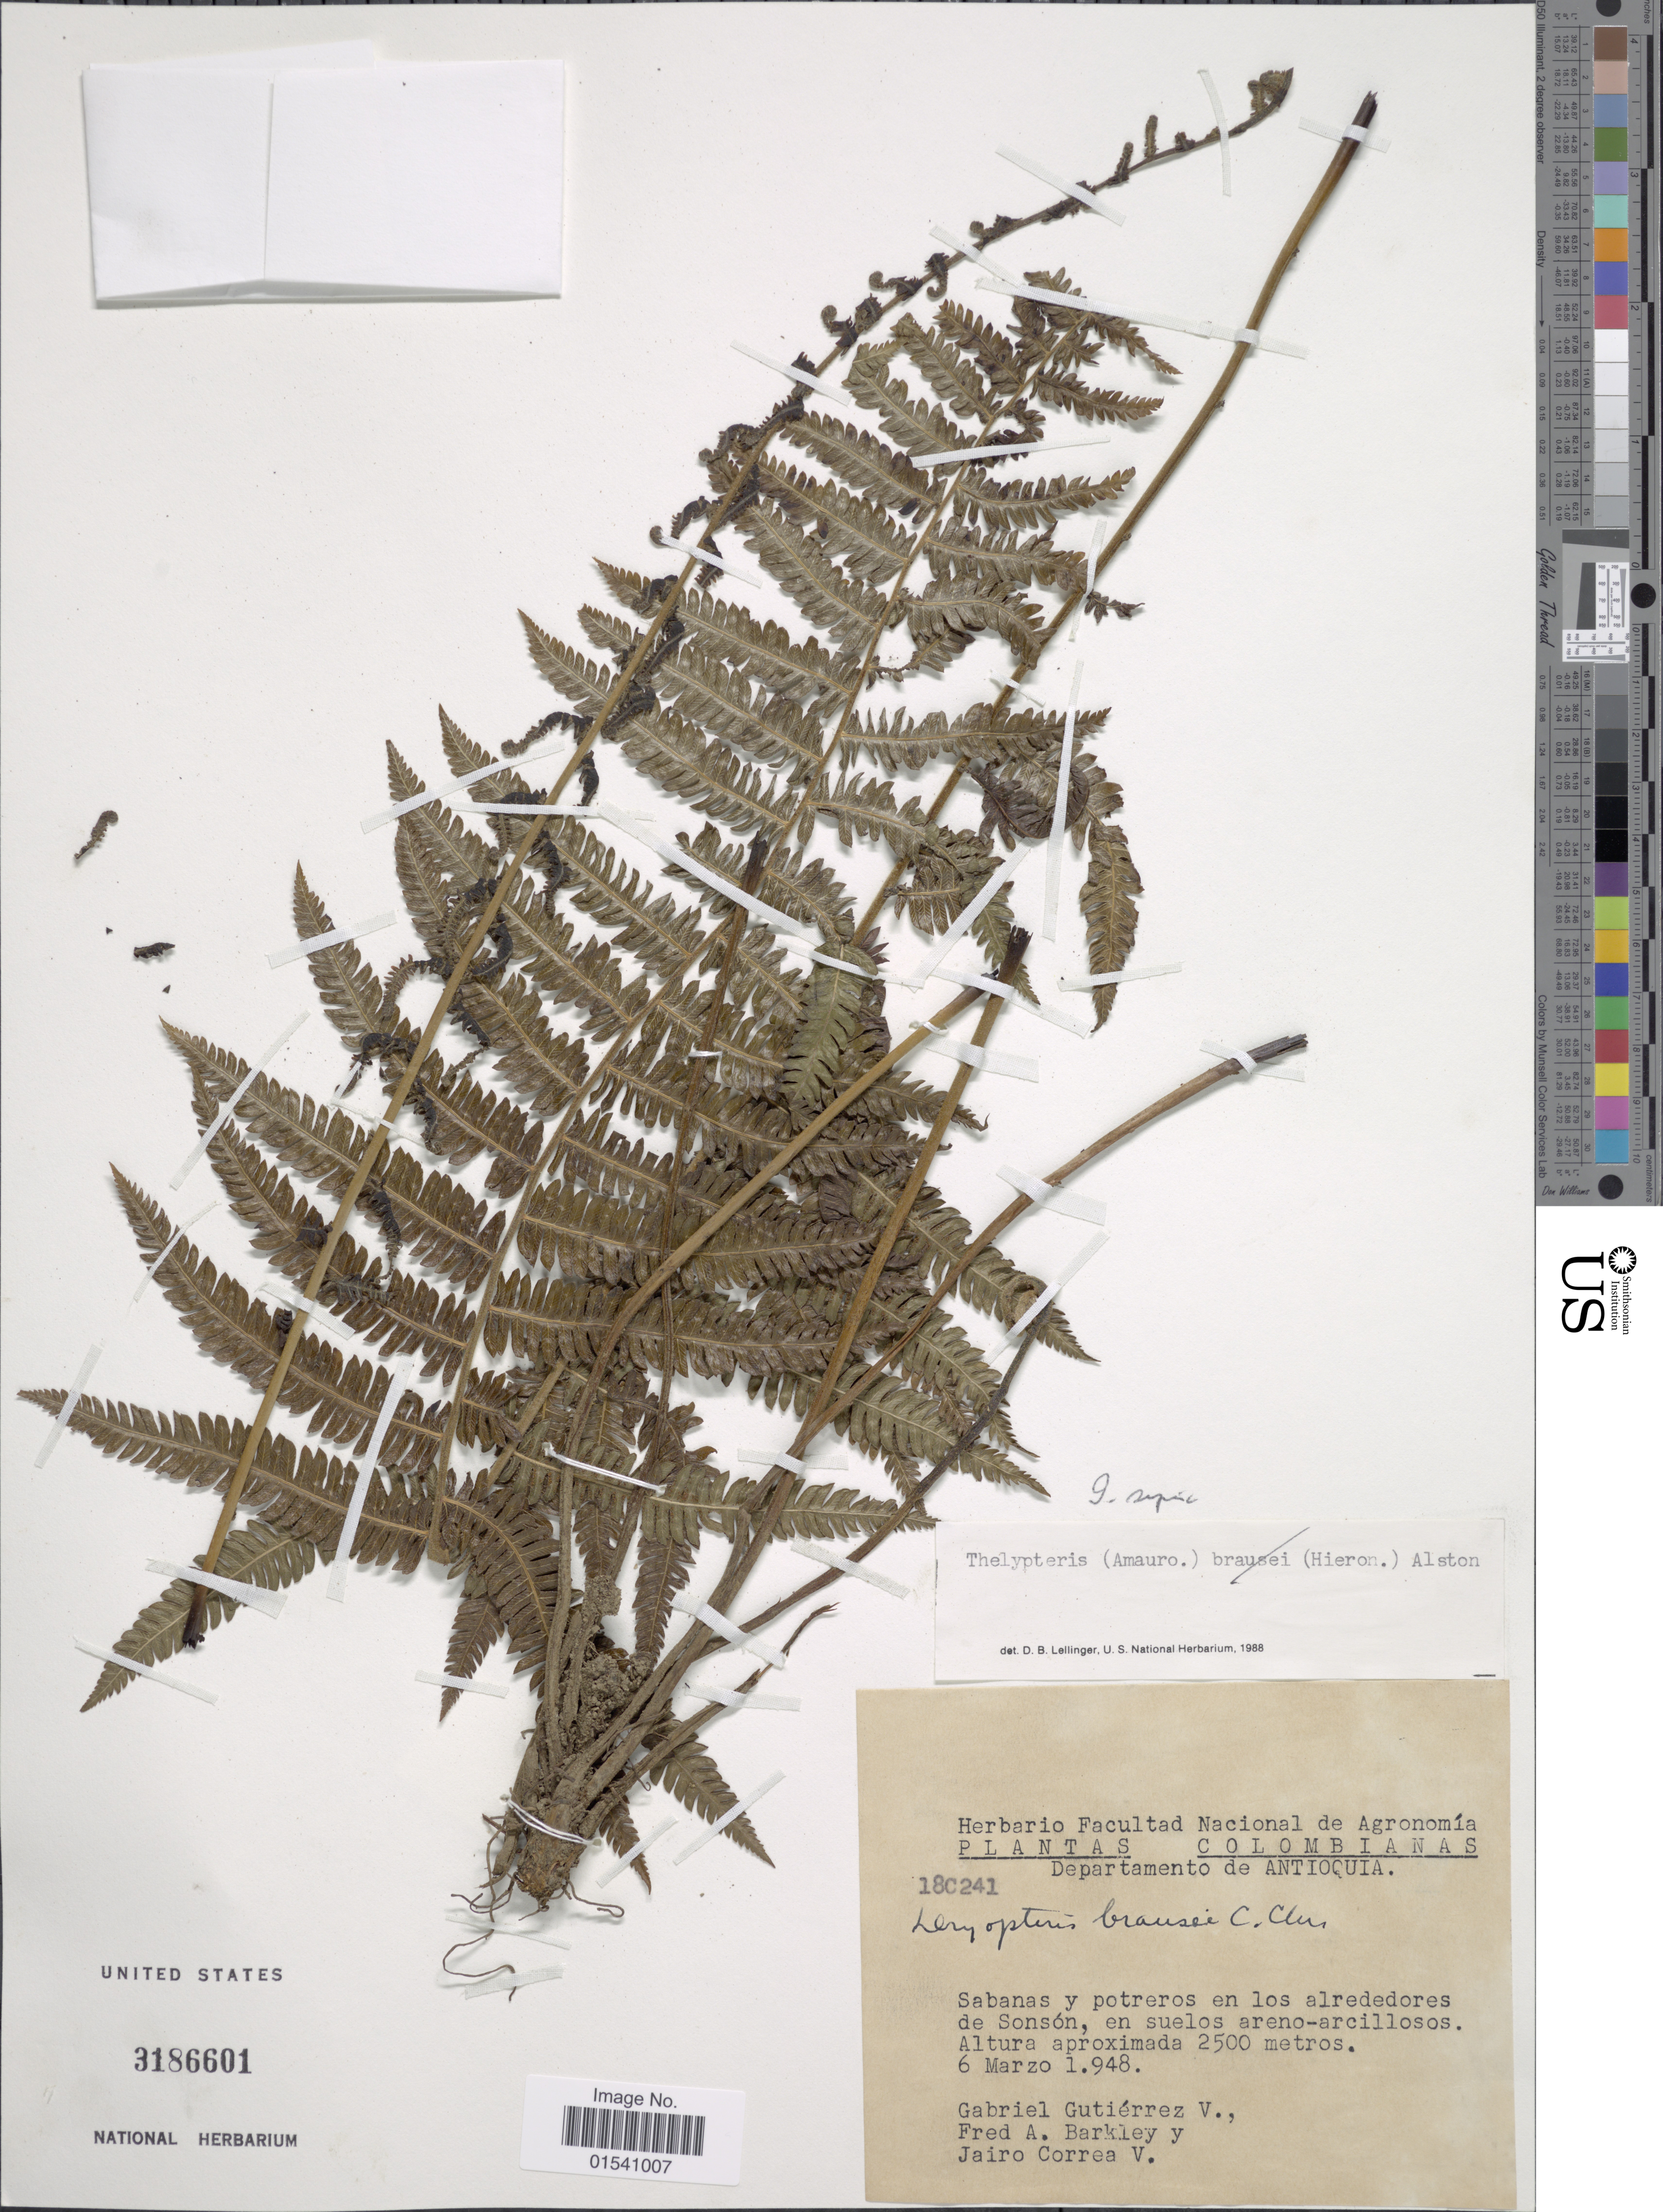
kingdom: Plantae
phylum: Tracheophyta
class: Polypodiopsida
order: Polypodiales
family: Thelypteridaceae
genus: Amauropelta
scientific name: Amauropelta supina (Sodiro) comb. nov., ined 2015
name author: (Sodiro)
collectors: G. Gutiérrez V., F. A. Barkley & J. Correa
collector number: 18C241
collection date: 1948-03-06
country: Colombia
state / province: Antioquia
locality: Departamento de Antioquia, Sabanas y potreros en los alrededores de Sonsón, en suelos areno-arcillosos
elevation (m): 2500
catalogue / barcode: US 3186601